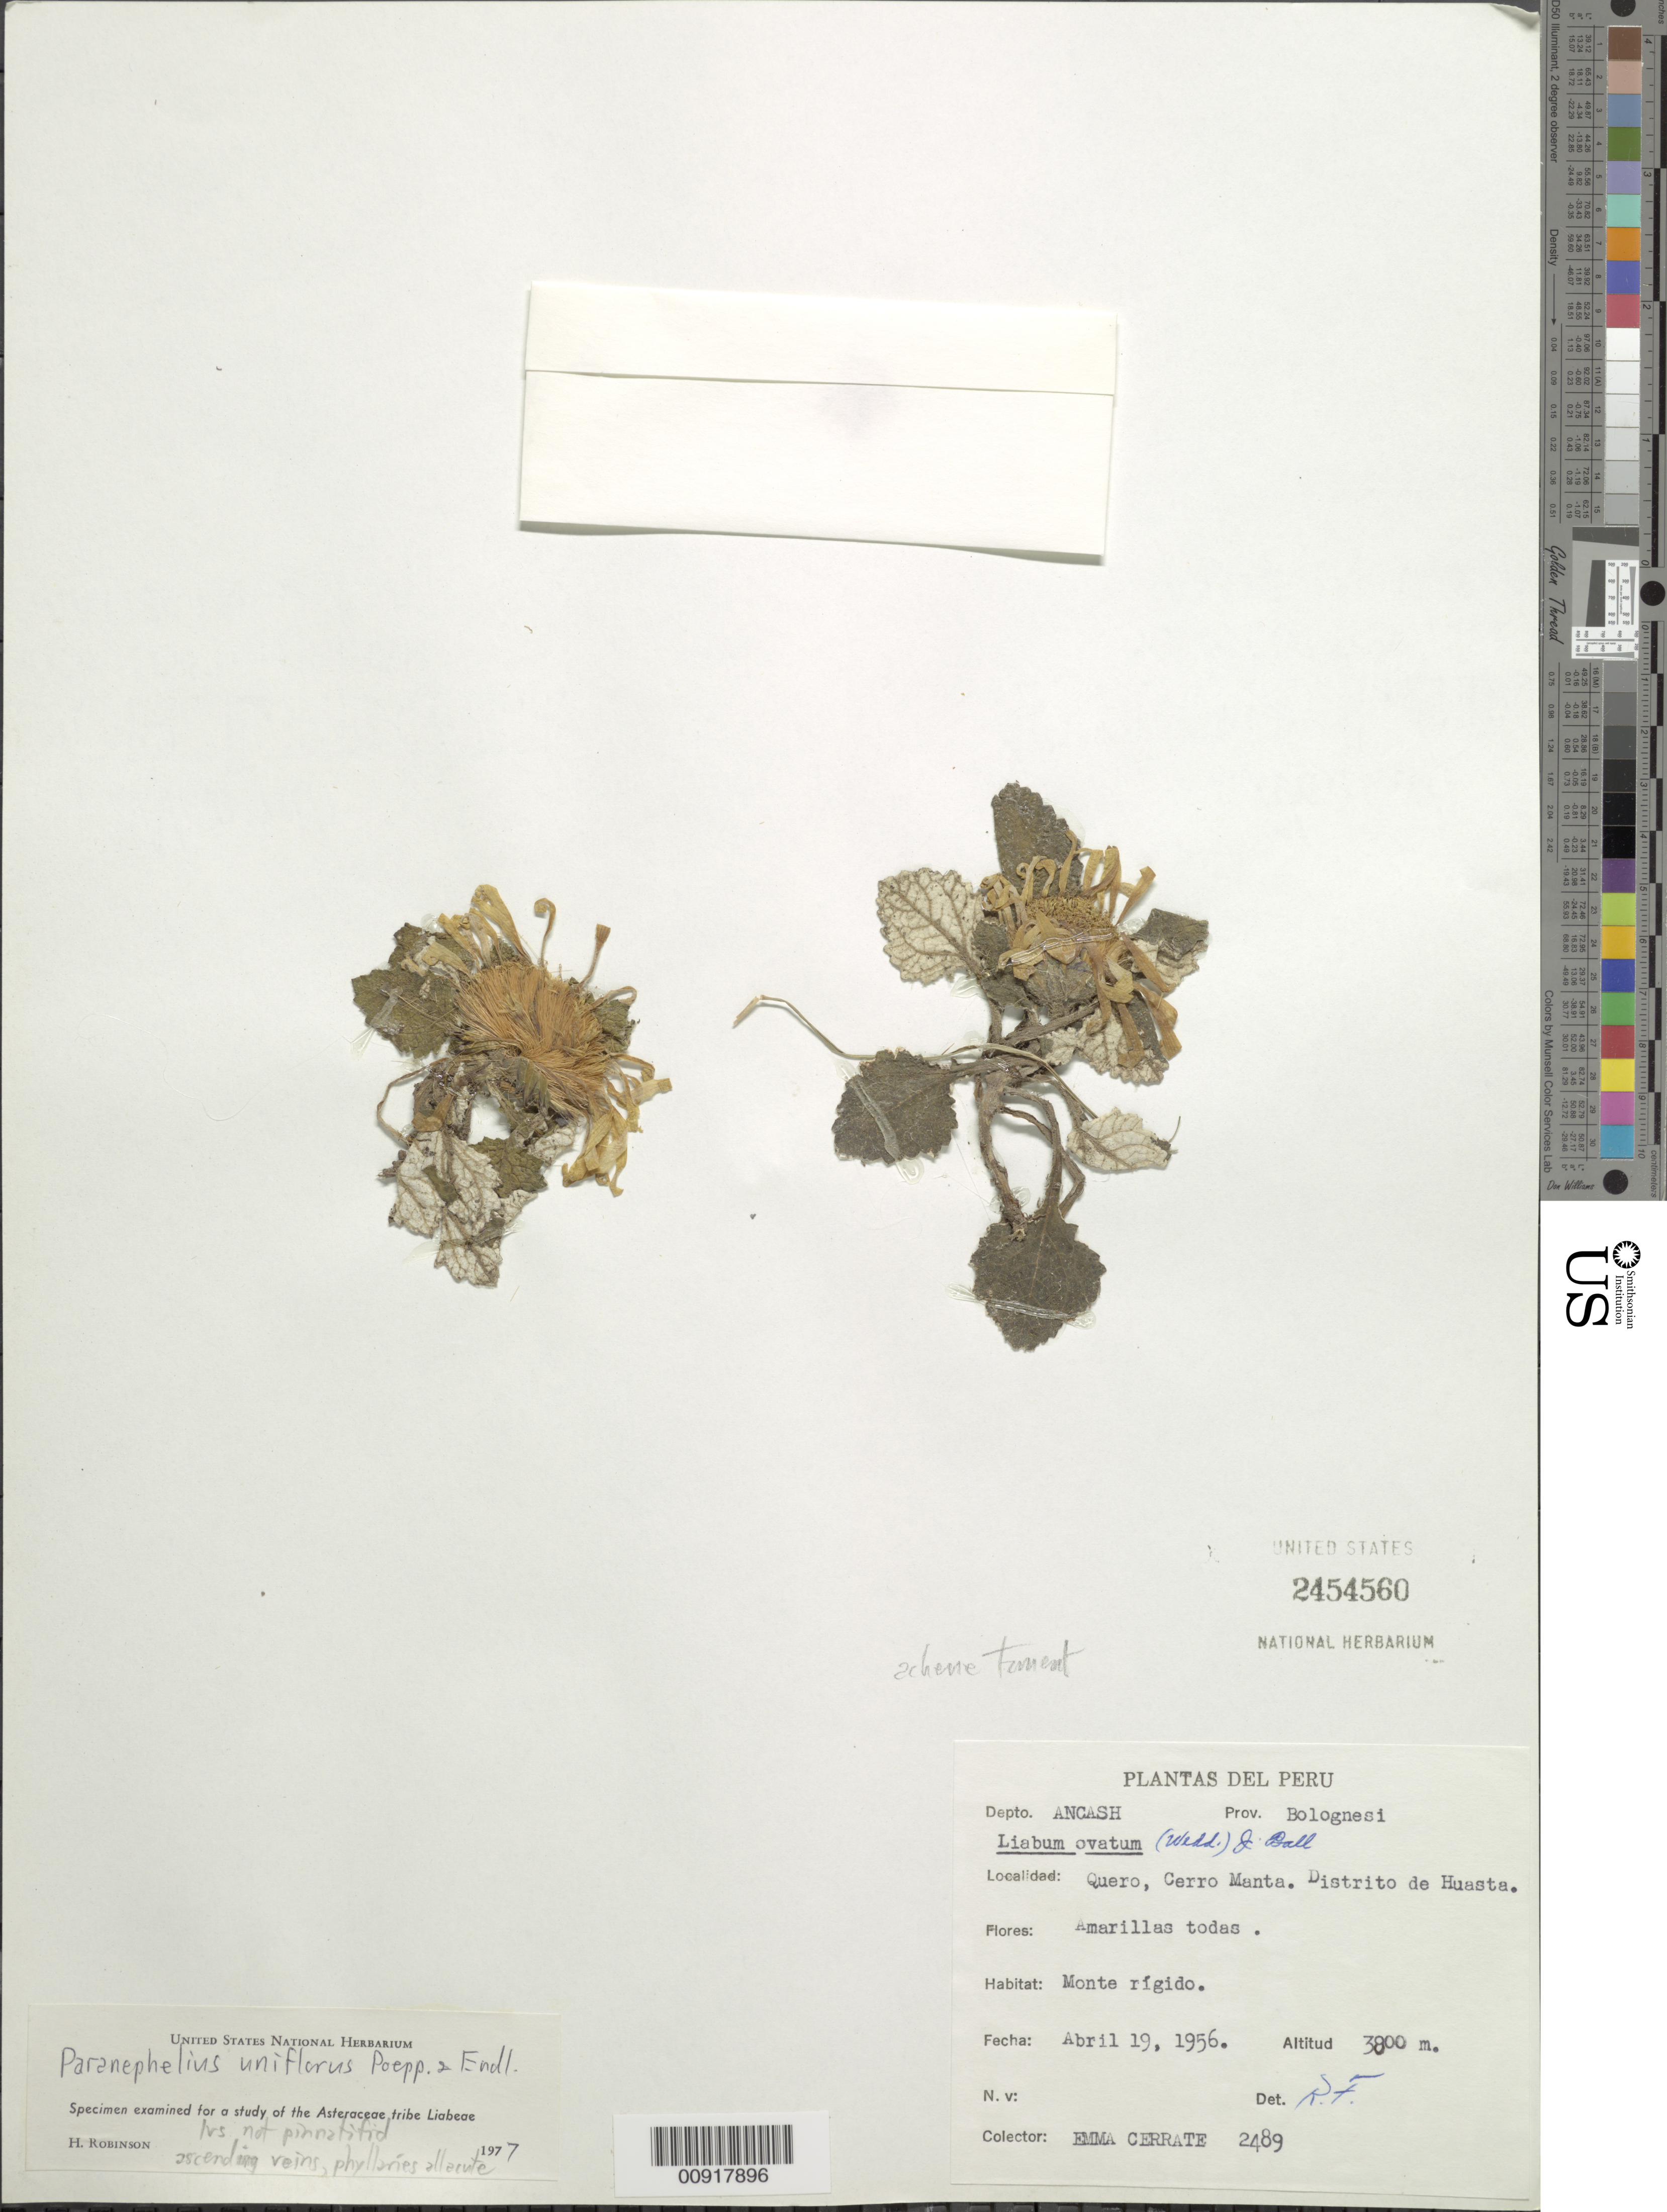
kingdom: Plantae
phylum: Tracheophyta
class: Magnoliopsida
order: Asterales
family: Asteraceae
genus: Paranephelius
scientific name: Paranephelius uniflorus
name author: Poepp. & Endl.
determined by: Robinson, Harold E., (US)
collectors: E. Cerrate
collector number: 2489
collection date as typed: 19 April 1956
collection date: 1956-04-19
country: Peru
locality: Prov. Bolognesi, Dpto. Ancash, Dist. Huasta, Cerro Manta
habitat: Monte rígido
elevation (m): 3800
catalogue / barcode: US 2454560